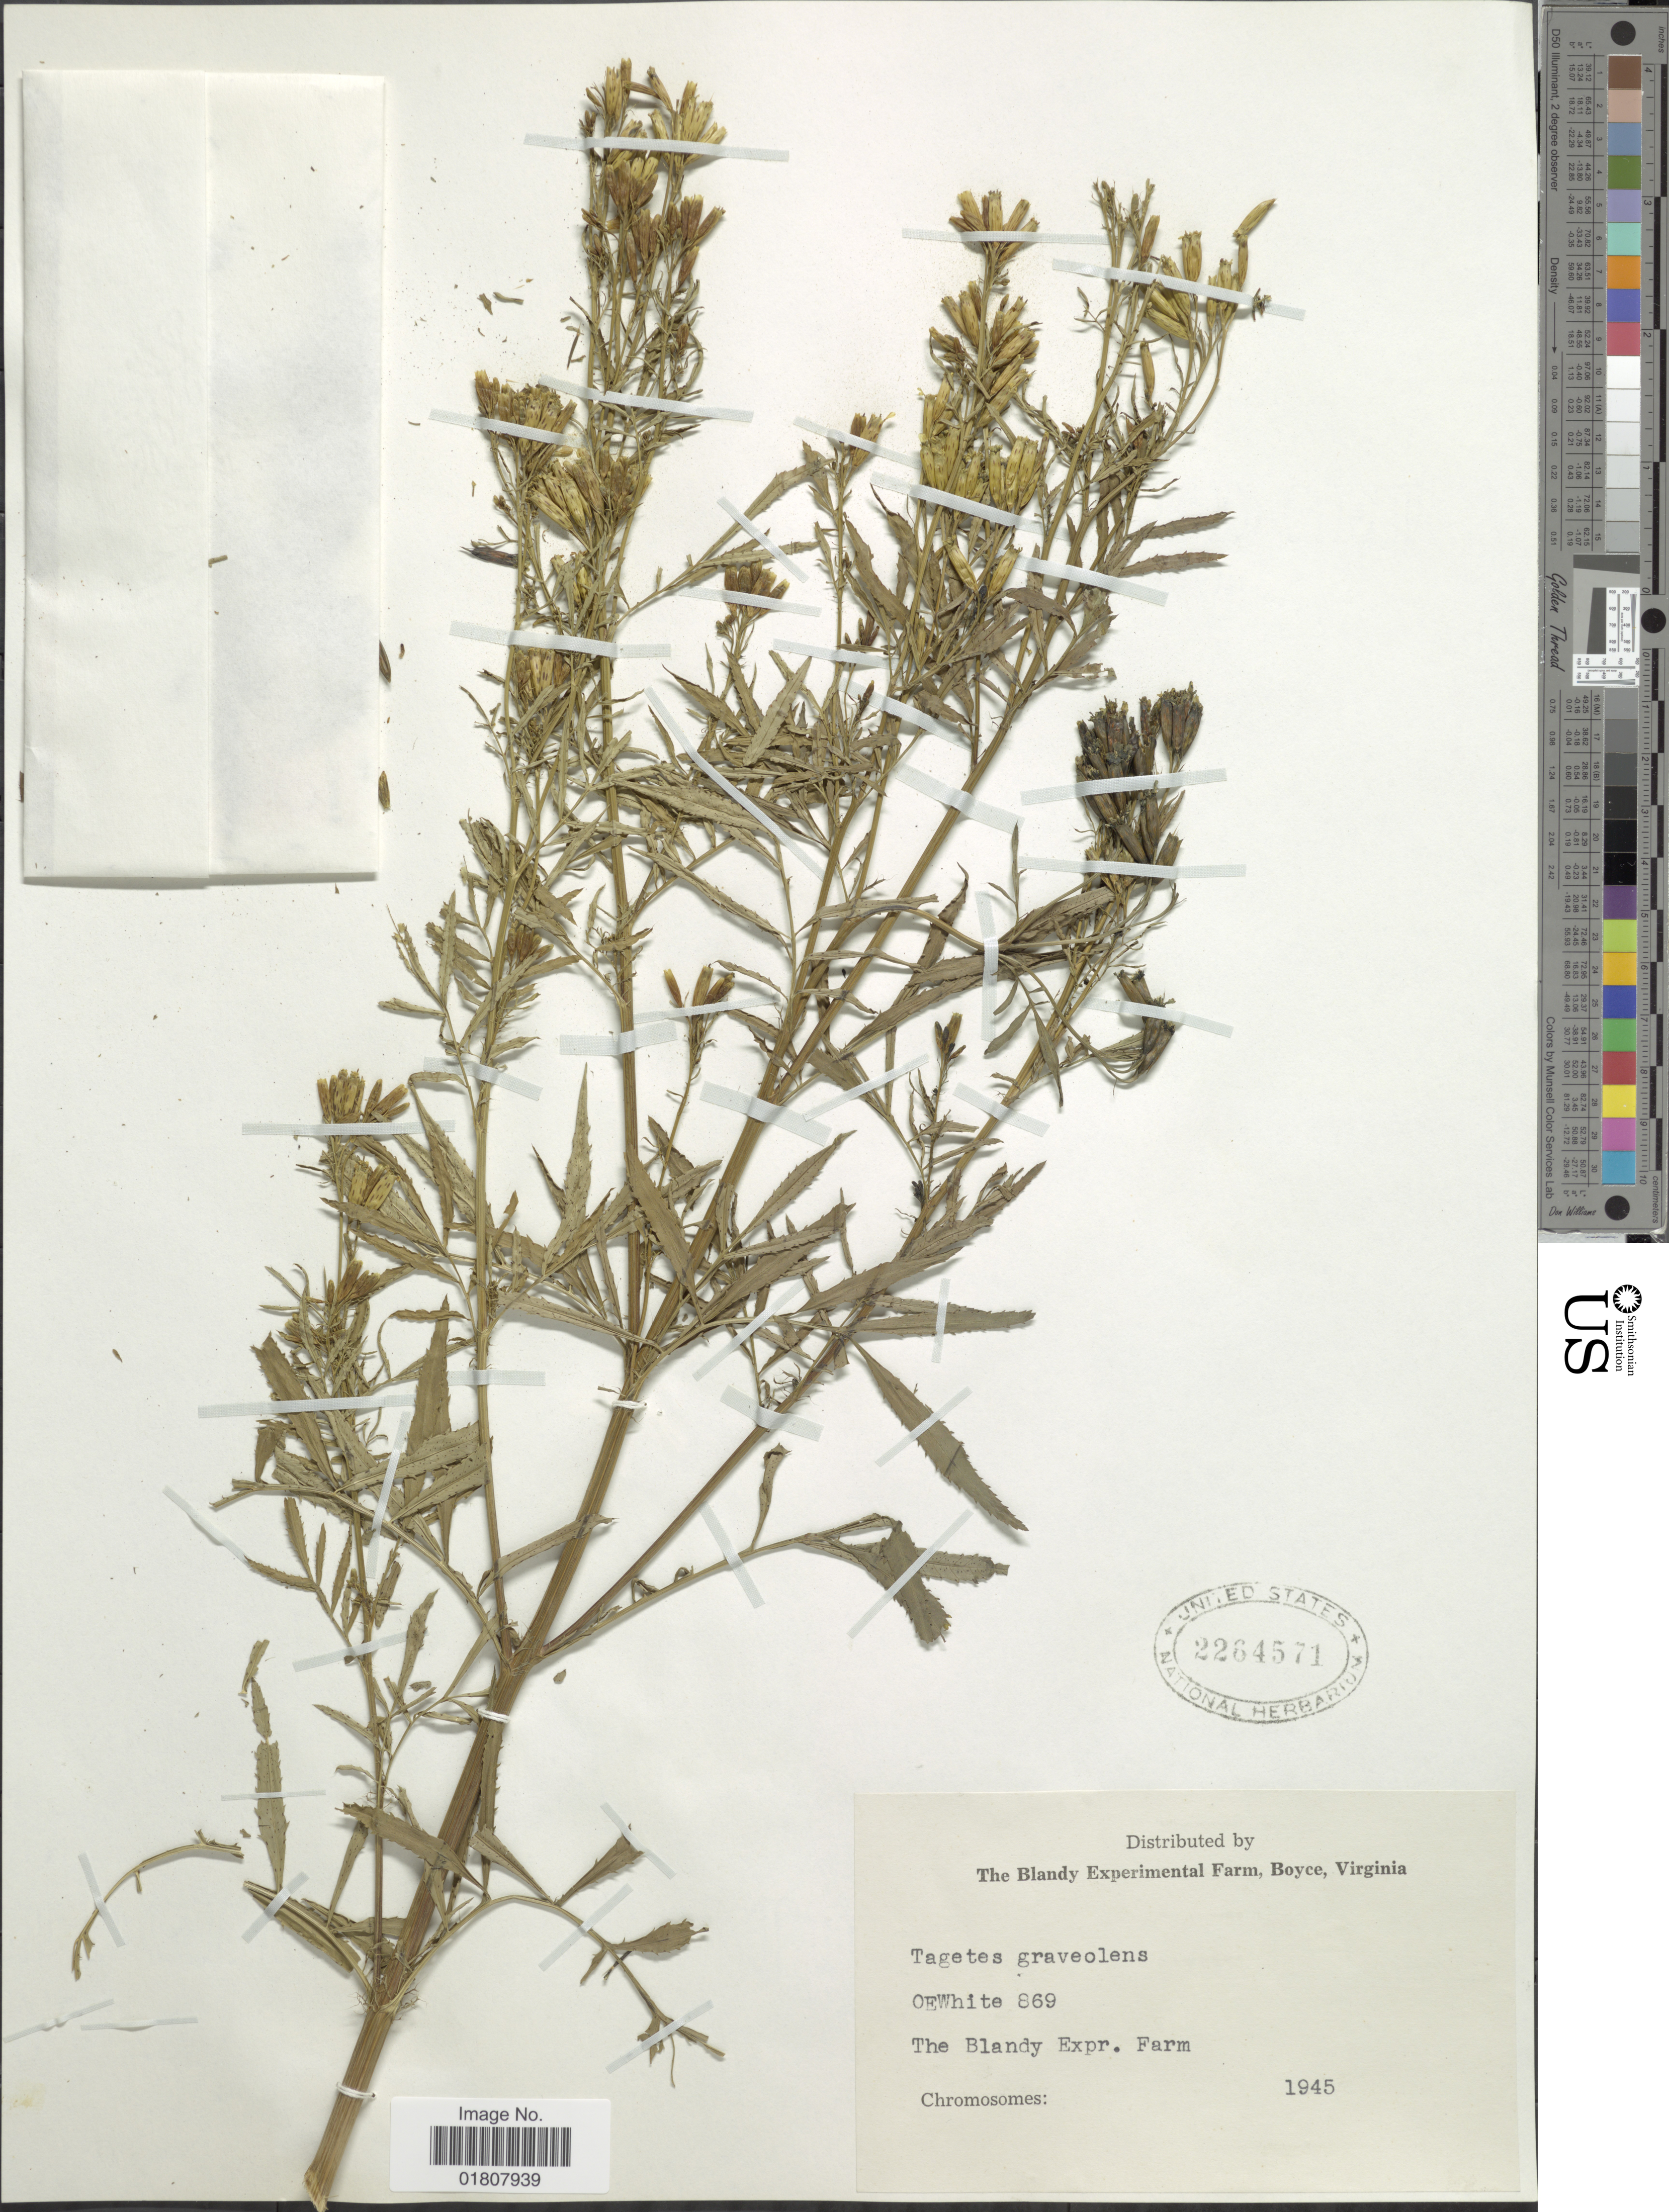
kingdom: Plantae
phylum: Tracheophyta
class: Magnoliopsida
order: Asterales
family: Asteraceae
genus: Tagetes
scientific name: Tagetes minuta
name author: L.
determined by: Schiavinato, Dario J.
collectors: O. E. White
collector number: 869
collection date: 1945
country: United States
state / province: Virginia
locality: The Blandy Experimental Farm, Boyce [unsure placement]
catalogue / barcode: US 2264571